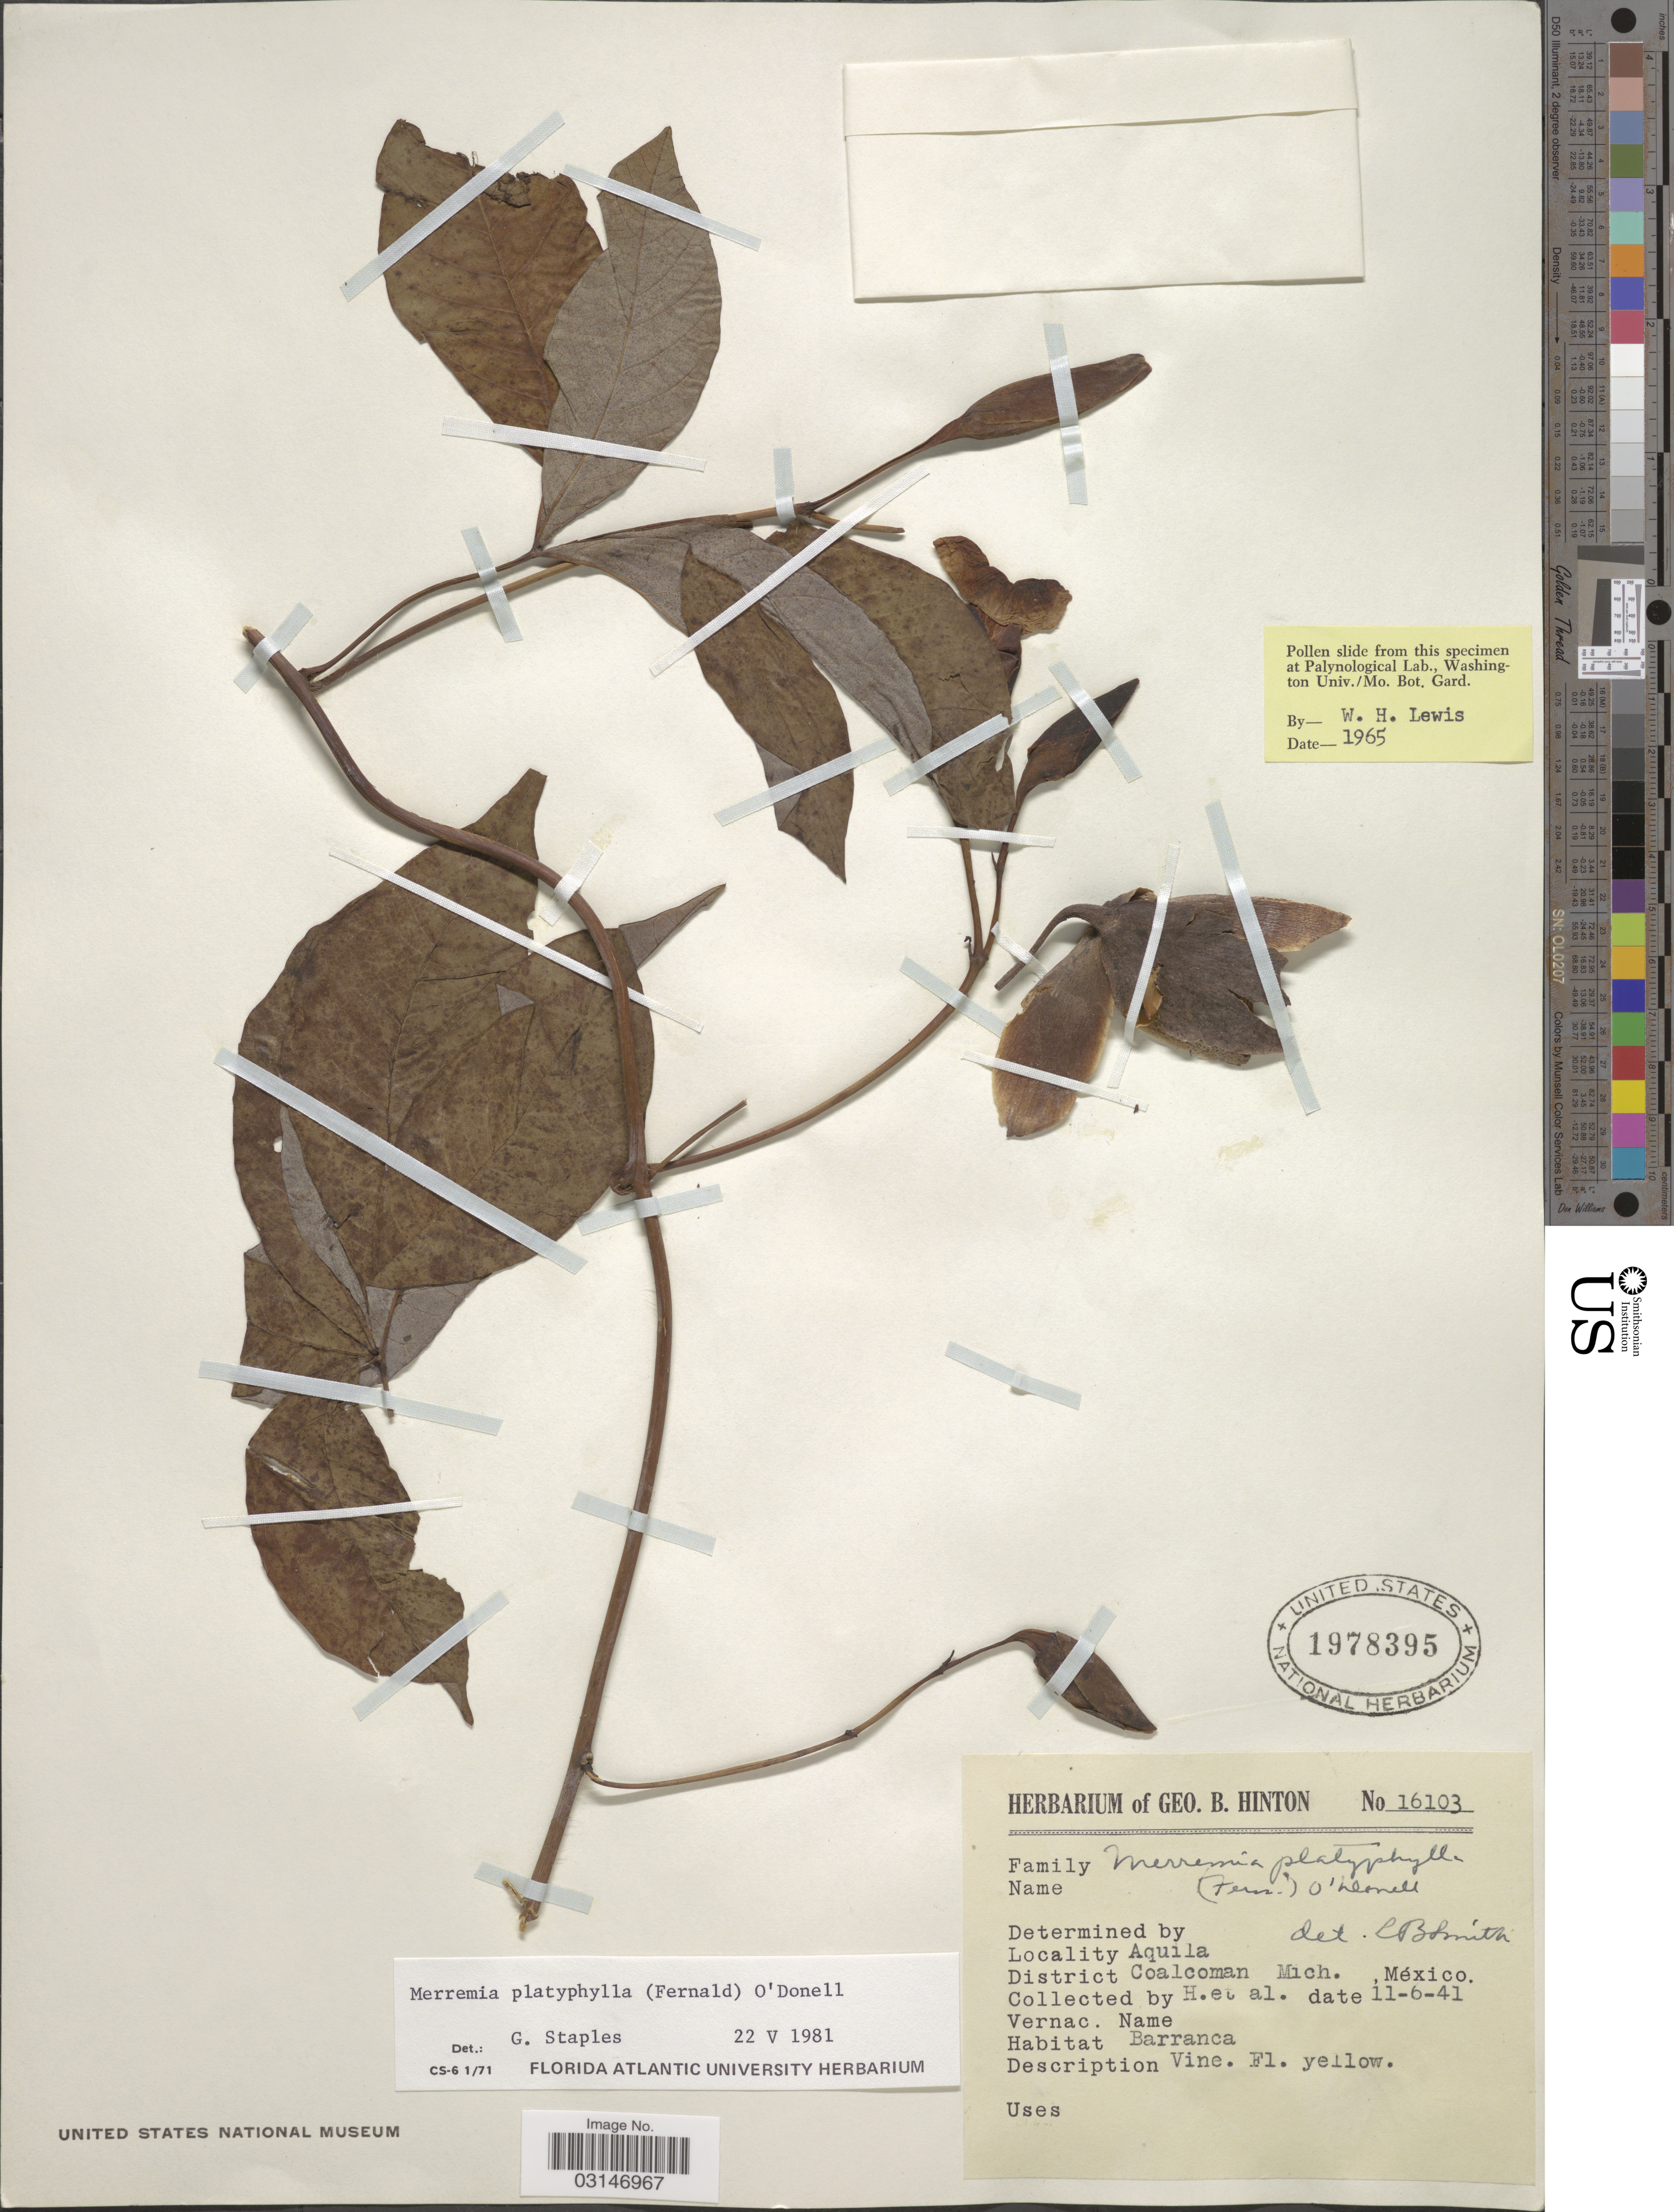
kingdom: Plantae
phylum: Tracheophyta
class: Magnoliopsida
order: Solanales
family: Convolvulaceae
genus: Distimake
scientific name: Distimake platyphyllus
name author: (Choisy) Petrongari & A. R. Simões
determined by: Strong, Mark T., (BOT), Smithsonian Institution - National Museum of Natural History (UNITED STATES)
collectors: G. B. Hinton & et al.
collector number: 16103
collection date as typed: Transcribed d/m/y: 11/6/41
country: Mexico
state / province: Michoacán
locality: Aquila, District Coalcoman, Mich., México.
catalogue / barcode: US 1978395